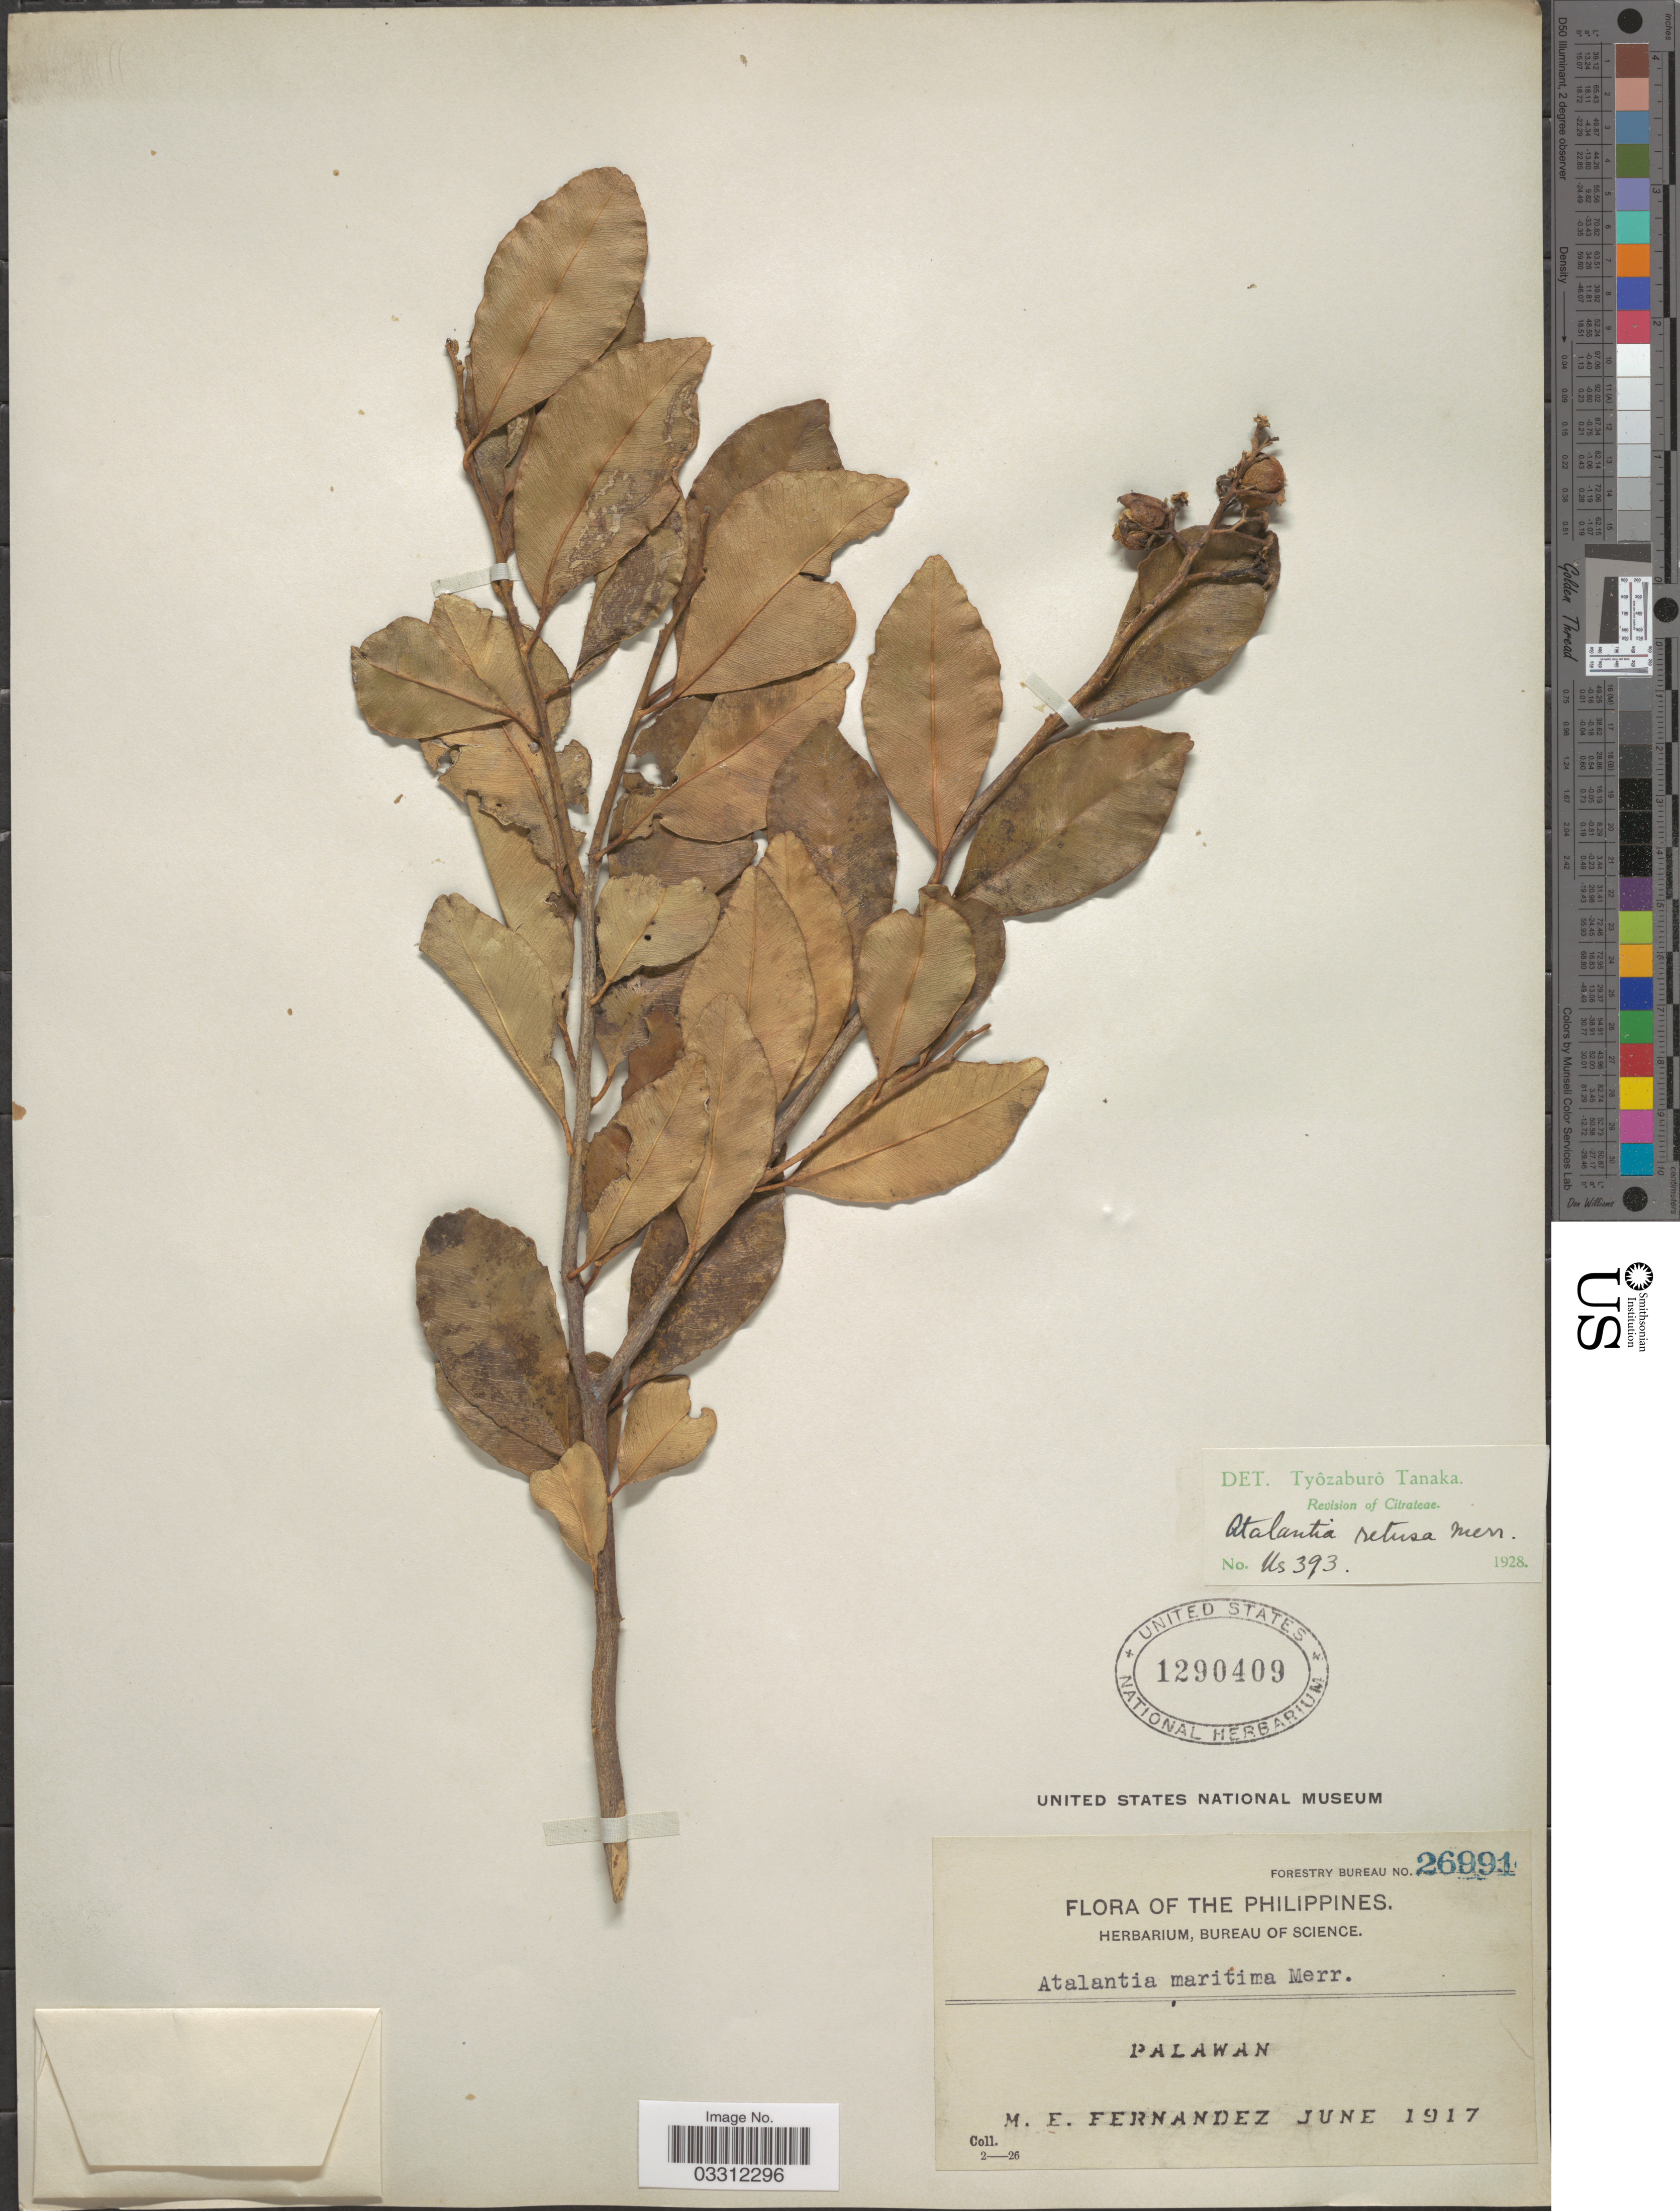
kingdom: Plantae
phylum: Tracheophyta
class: Magnoliopsida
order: Sapindales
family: Rutaceae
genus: Atalantia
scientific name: Atalantia retusa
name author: Merr.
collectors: M. Fernandez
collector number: Forestry Bureau 26991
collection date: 1917-06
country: Philippines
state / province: Mimaropa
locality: Palawan.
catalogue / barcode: US 1290409